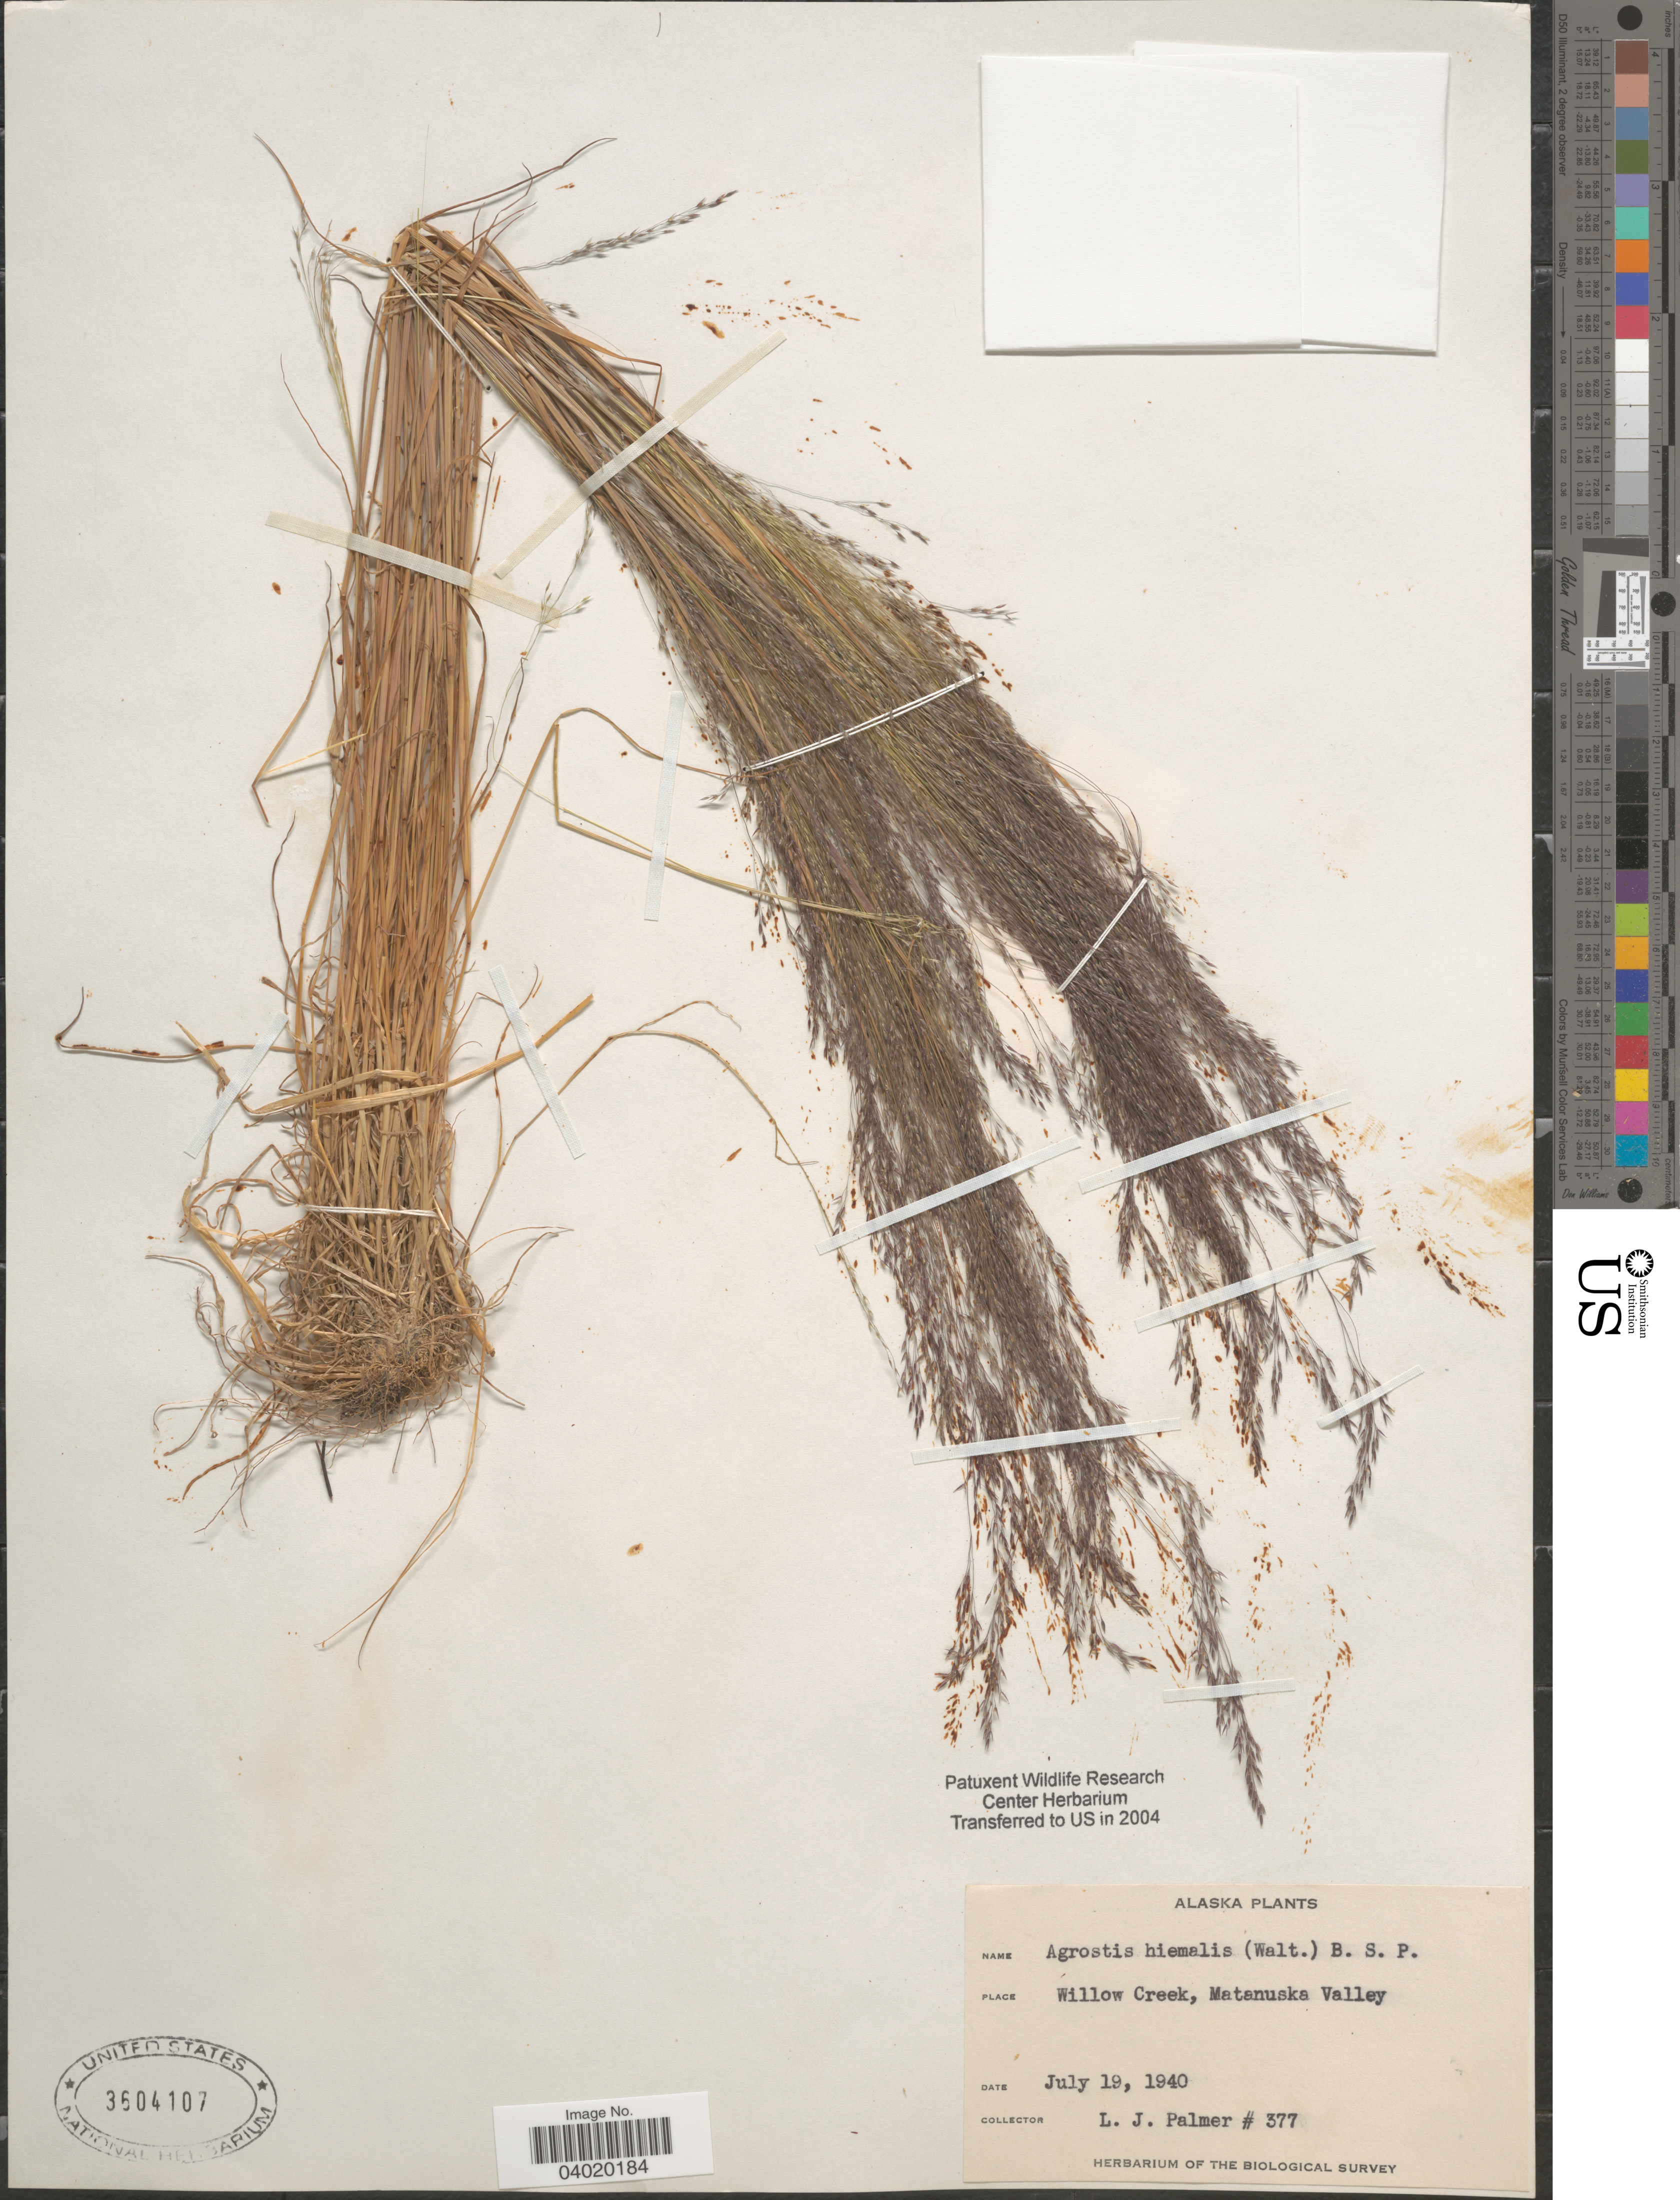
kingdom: Plantae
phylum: Tracheophyta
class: Liliopsida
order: Poales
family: Poaceae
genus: Agrostis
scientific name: Agrostis hyemalis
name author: (Walter) Britton et al.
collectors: L. J. Palmer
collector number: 377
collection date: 1940-07-19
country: United States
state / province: Alaska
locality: Willow Creek, Matanuska Valley.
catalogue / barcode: US 3604107